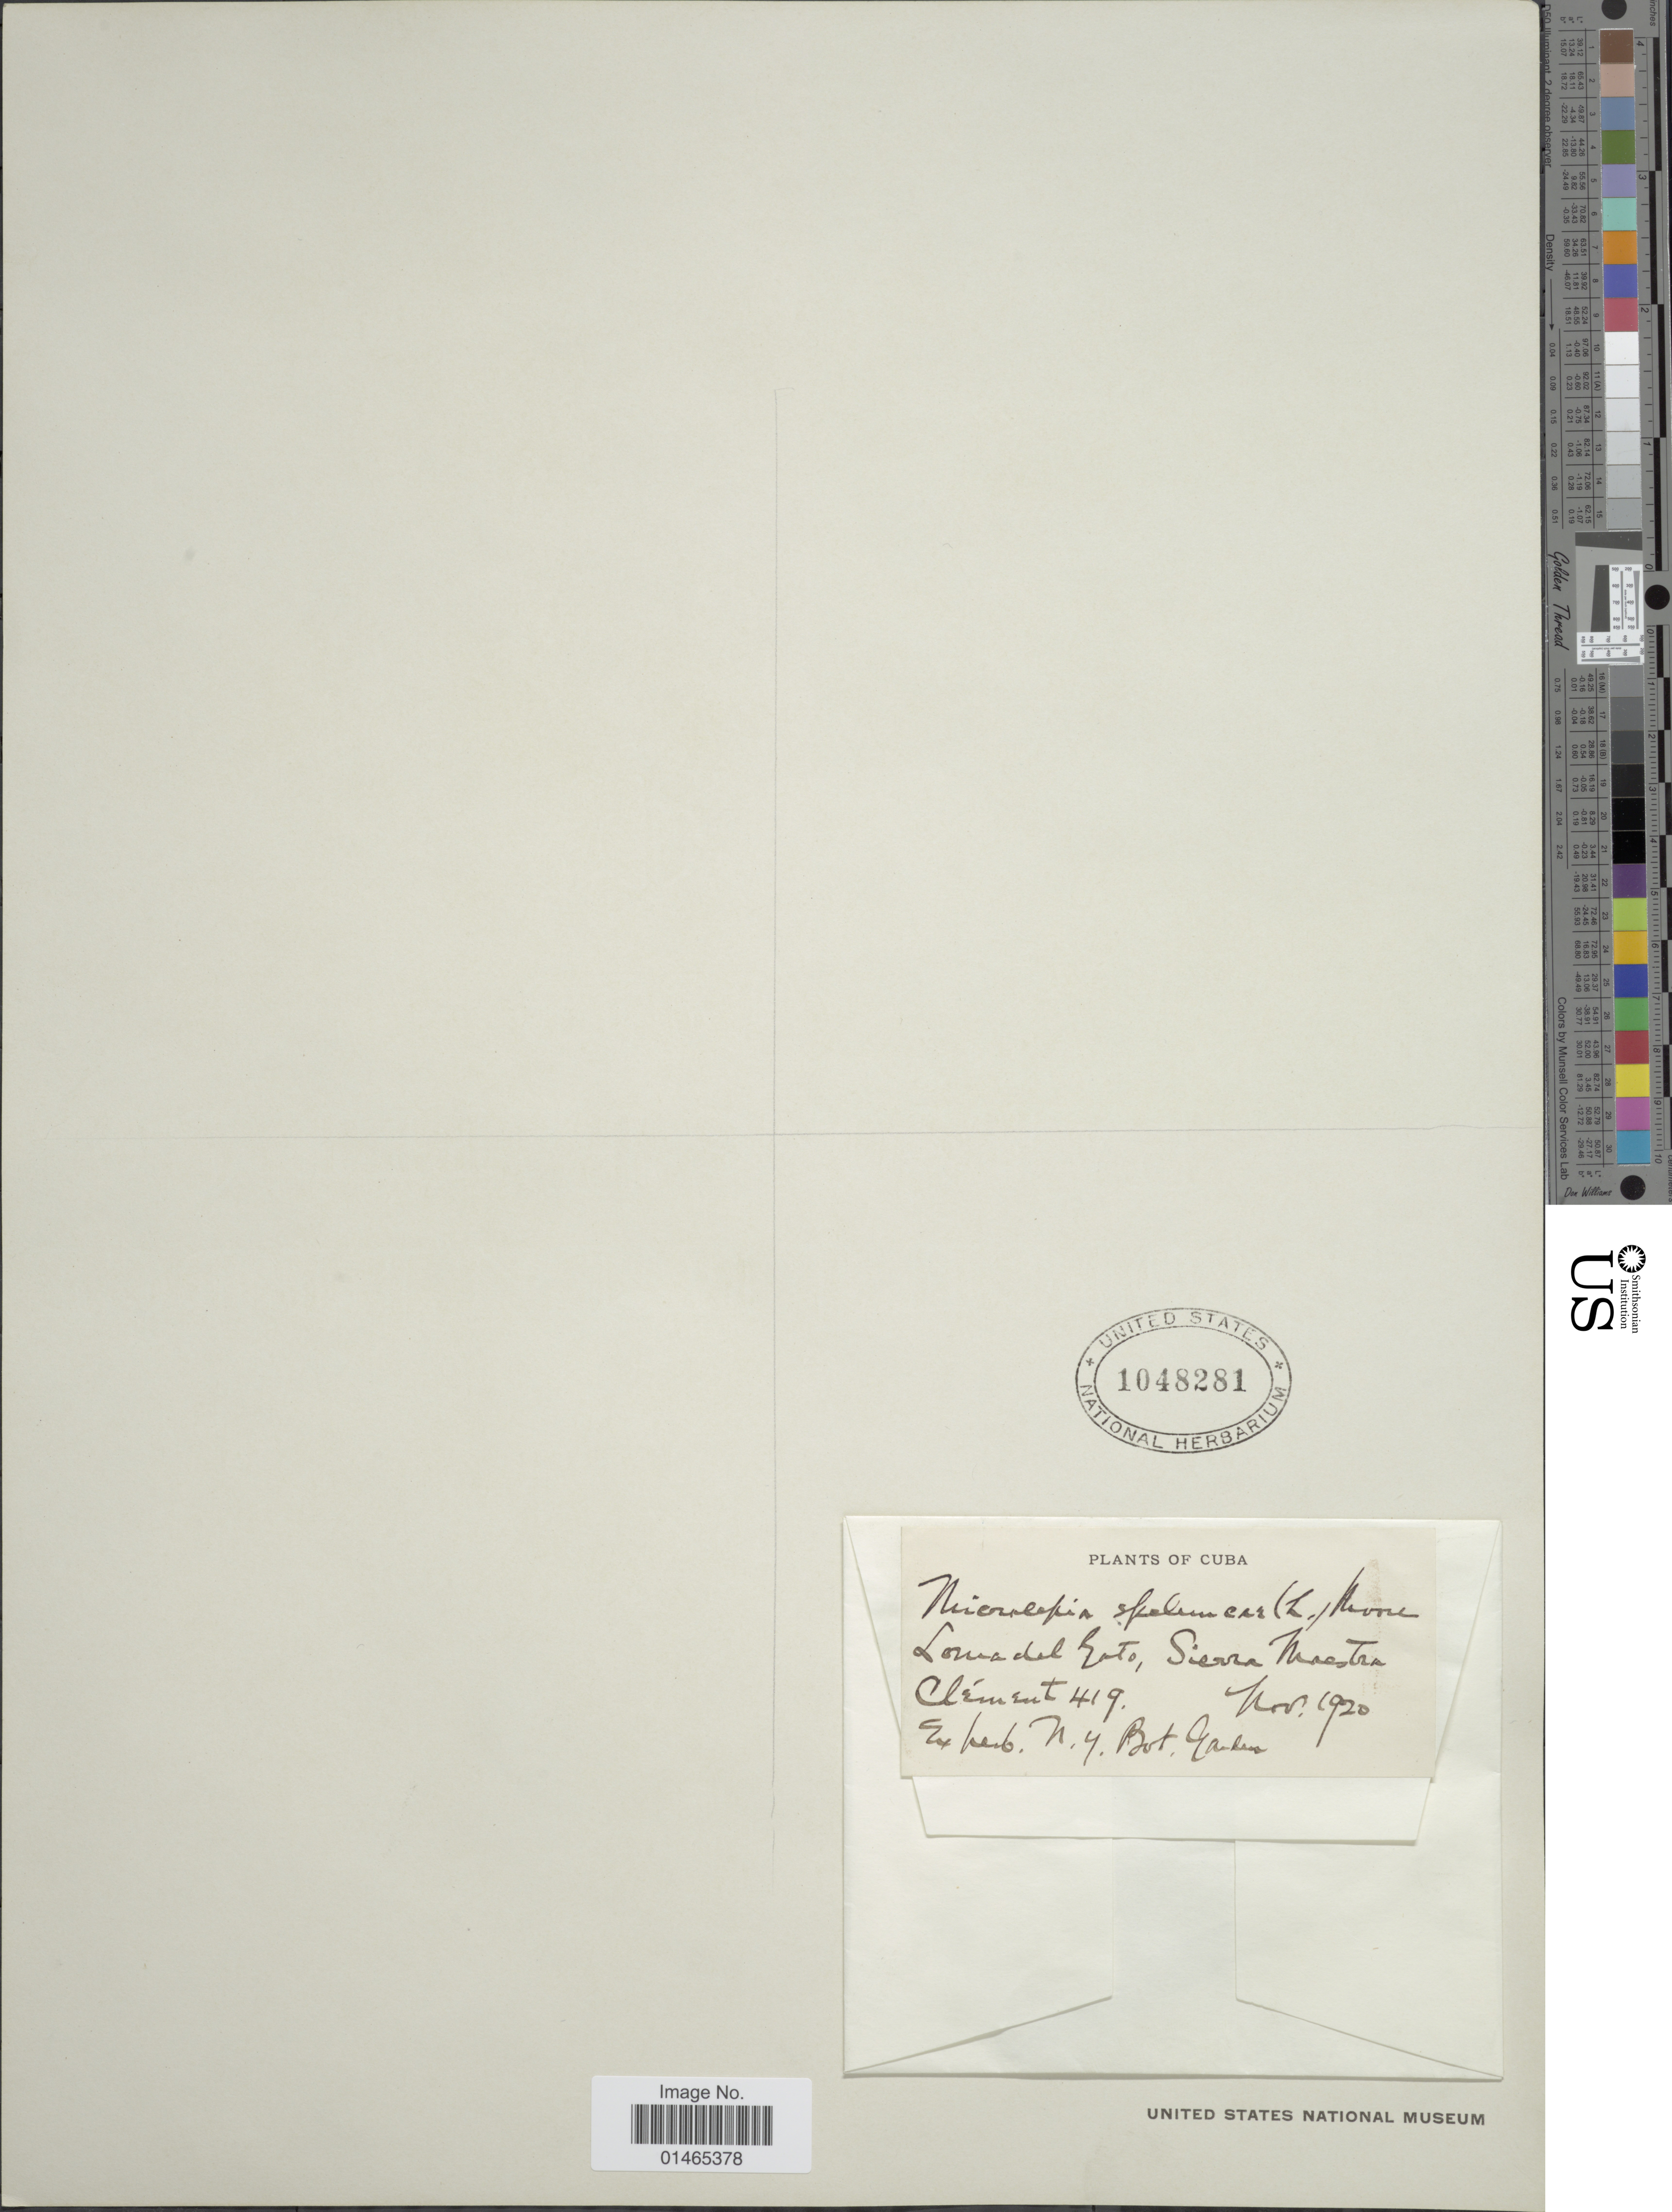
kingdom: Plantae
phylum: Tracheophyta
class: Polypodiopsida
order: Polypodiales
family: Dennstaedtiaceae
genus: Microlepia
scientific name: Microlepia jamaicensis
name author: (Hook.) Fée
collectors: -. Clement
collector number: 419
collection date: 1920-11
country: Cuba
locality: Loma del Gato, Sierra Maestra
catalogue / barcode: US 1048281